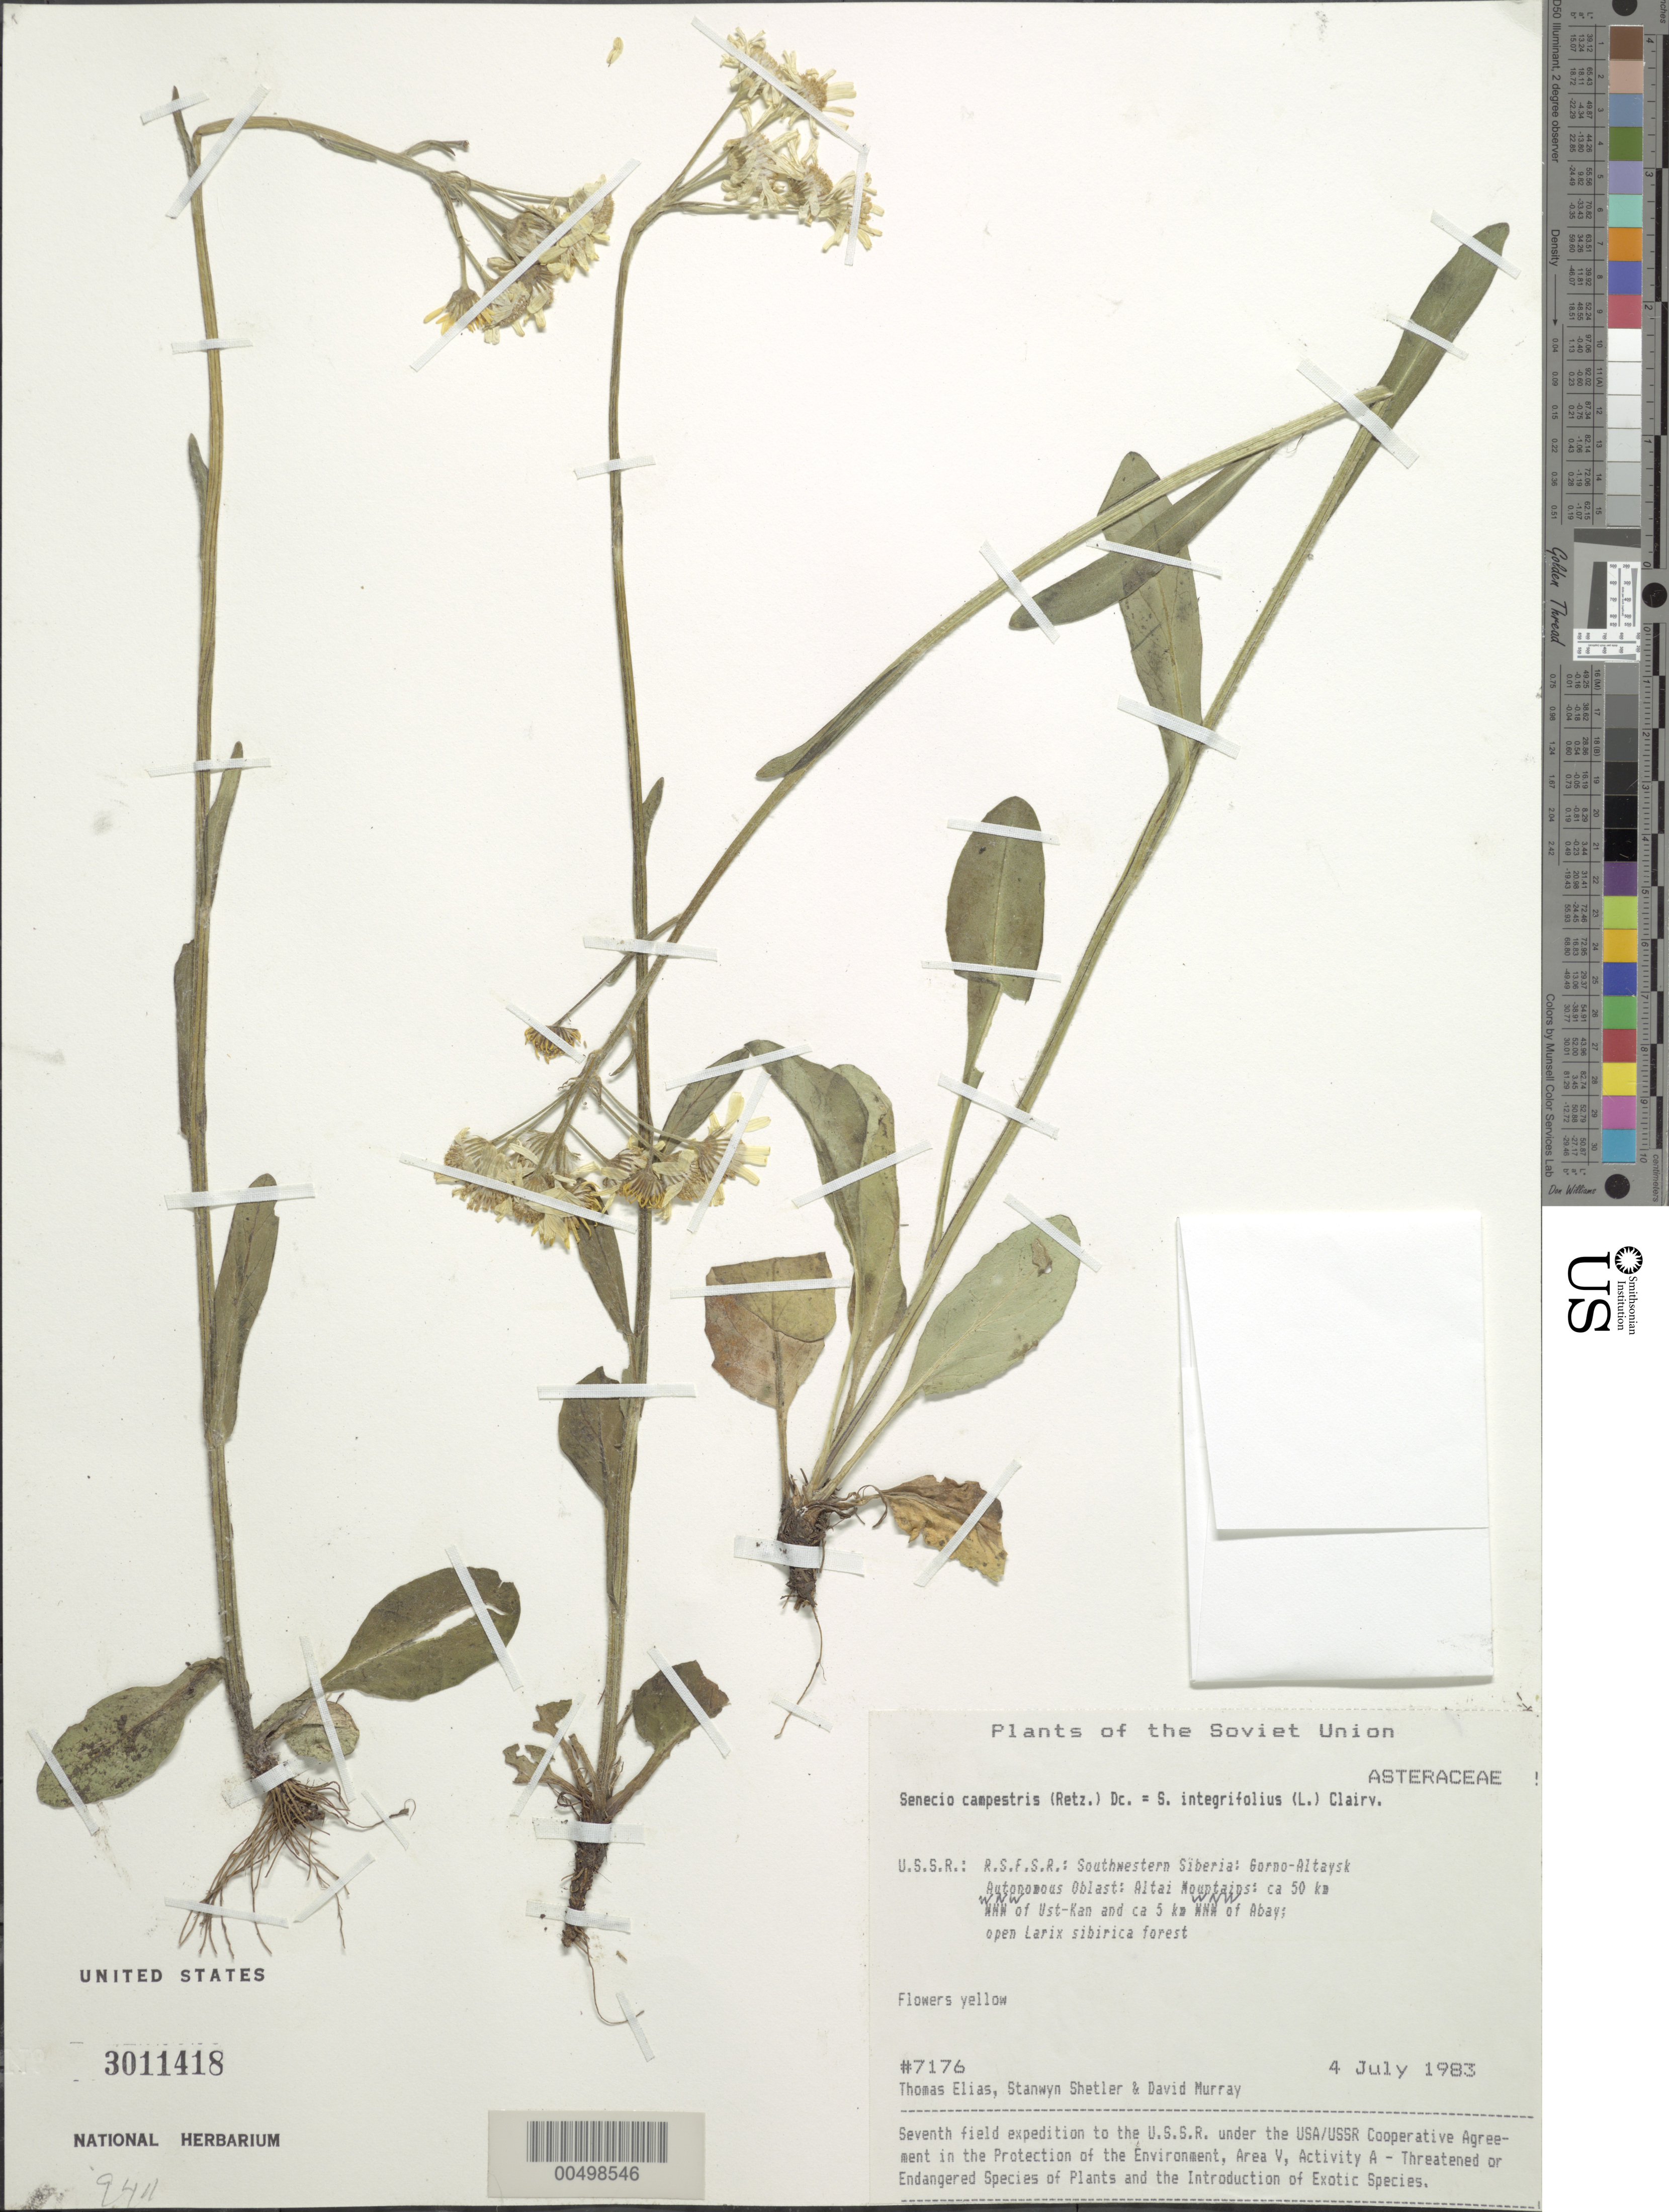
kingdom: Plantae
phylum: Tracheophyta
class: Magnoliopsida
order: Asterales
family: Asteraceae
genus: Senecio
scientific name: Senecio integrifolius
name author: (L.) Clairv.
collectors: T. Elias, S. Shetler & D. F. Murray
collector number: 7176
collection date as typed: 04 Jul 1983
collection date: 1983-07-04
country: Russian Federation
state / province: Altai Republic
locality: Altai Mountains, ca. 50 km WNW of Ust-Kan and ca. 5 km WNW of Abay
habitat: open Larix forest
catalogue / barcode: US 3011418